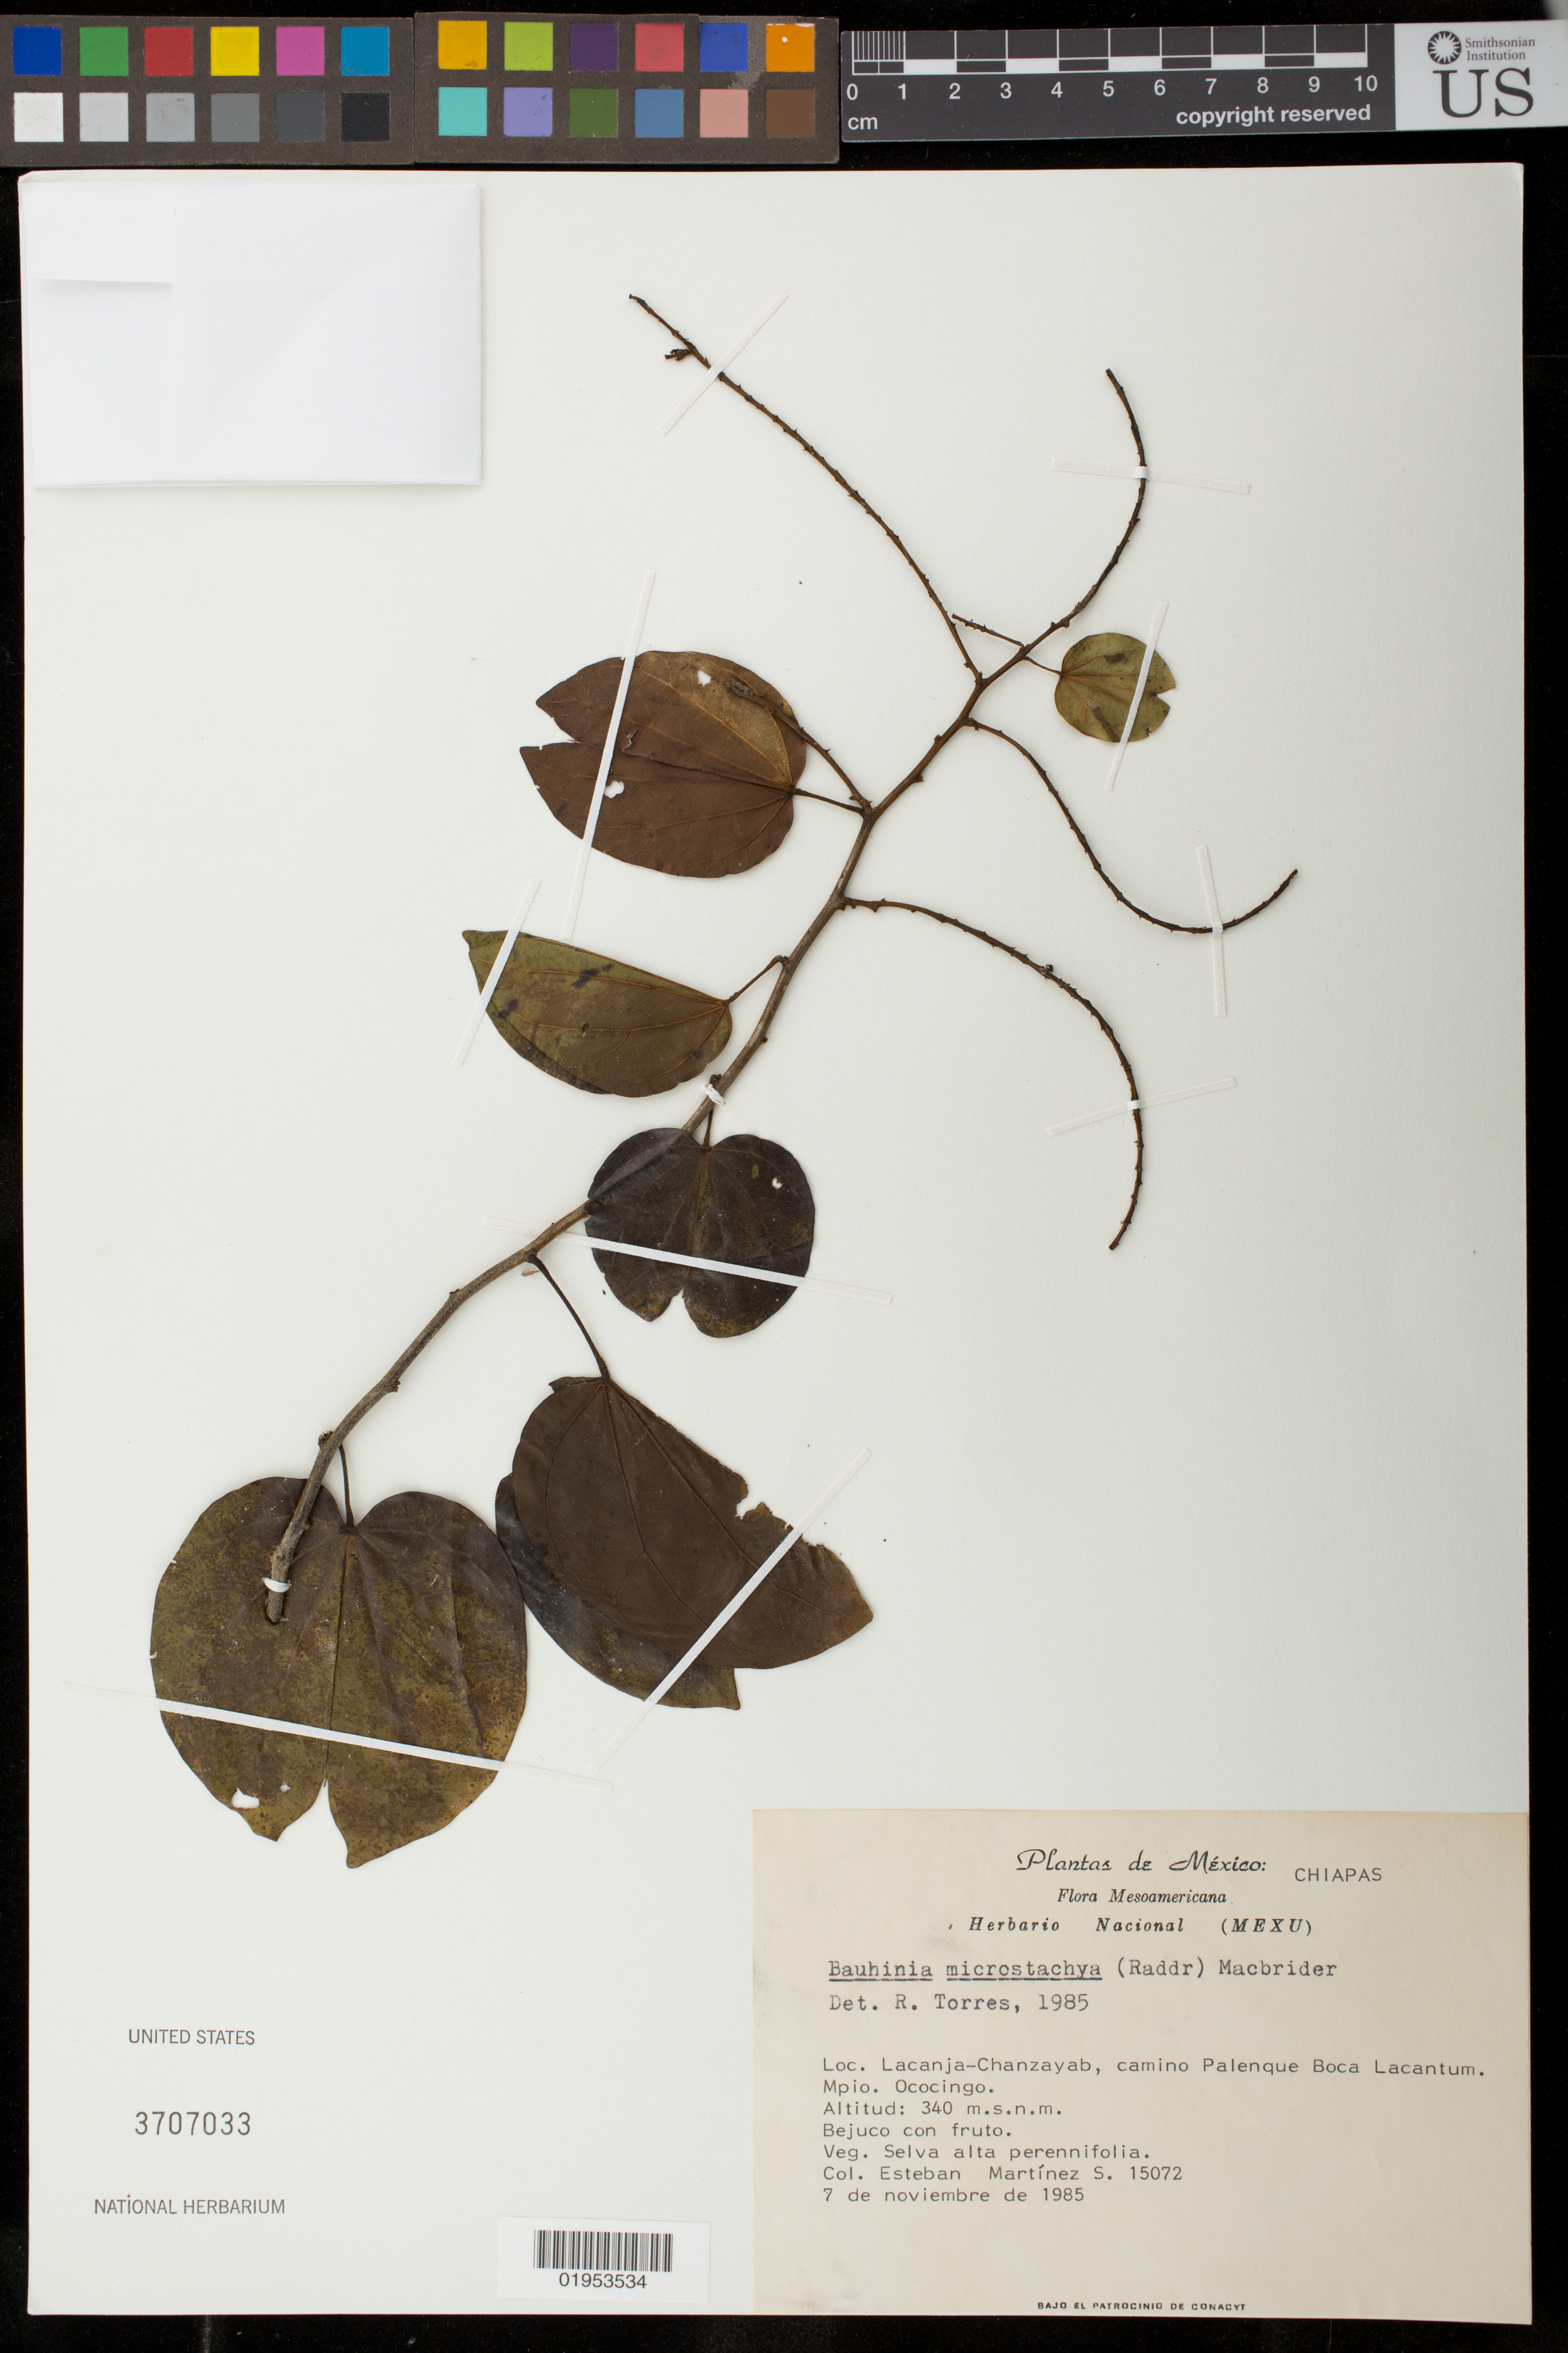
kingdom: Plantae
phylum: Tracheophyta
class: Magnoliopsida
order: Fabales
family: Fabaceae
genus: Schnella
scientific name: Schnella microstachya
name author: Raddi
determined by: Strong, Mark T., (BOT), Smithsonian Institution - National Museum of Natural History (UNITED STATES)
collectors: E. M. Martínez S.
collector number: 15072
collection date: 1985-11-07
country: Mexico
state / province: Chiapas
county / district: Ococingo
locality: Lacanja-Chanzayab, camino Palenque Boca Lacantum.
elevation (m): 340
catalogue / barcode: US 3707033